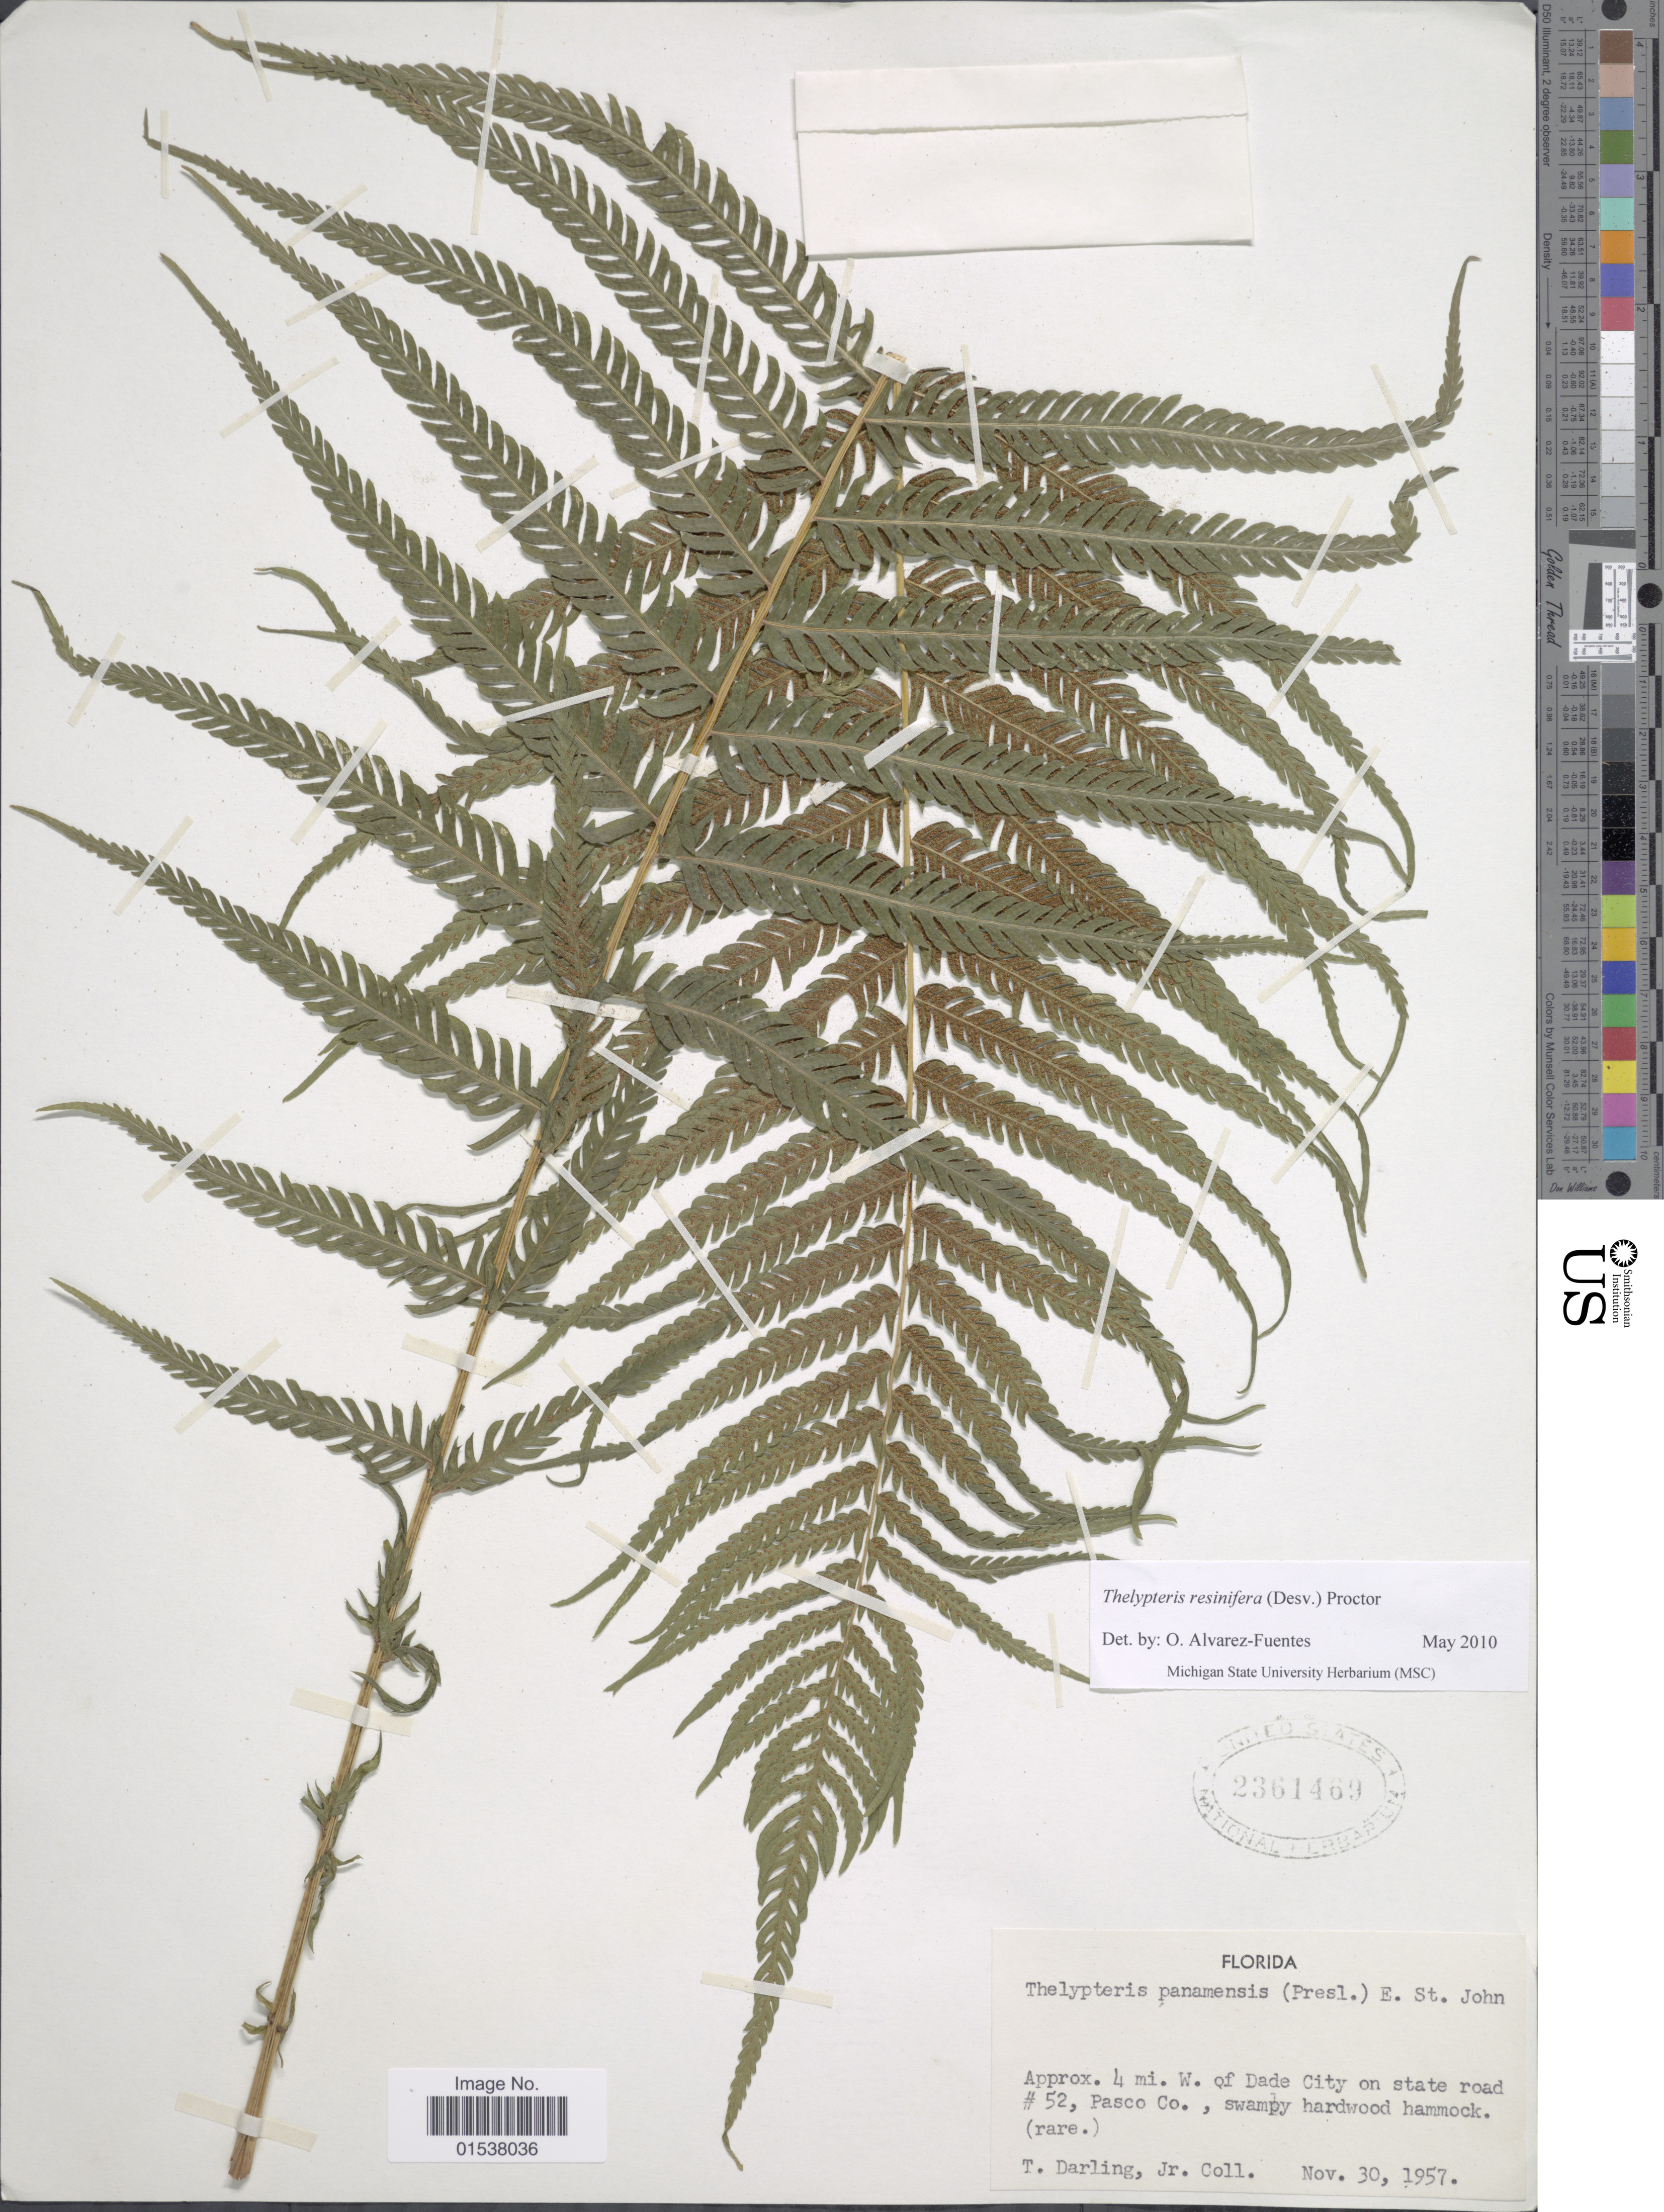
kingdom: Plantae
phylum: Tracheophyta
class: Polypodiopsida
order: Polypodiales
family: Thelypteridaceae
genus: Amauropelta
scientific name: Amauropelta resinifera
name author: (Desv.) Pic. Serm.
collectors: T. Darling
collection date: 1957-11-30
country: United States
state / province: Florida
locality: Approx. 4 mi. W. of Dade City on state road #52, Pasco Co., swampy hardwood hammock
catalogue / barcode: US 2361469